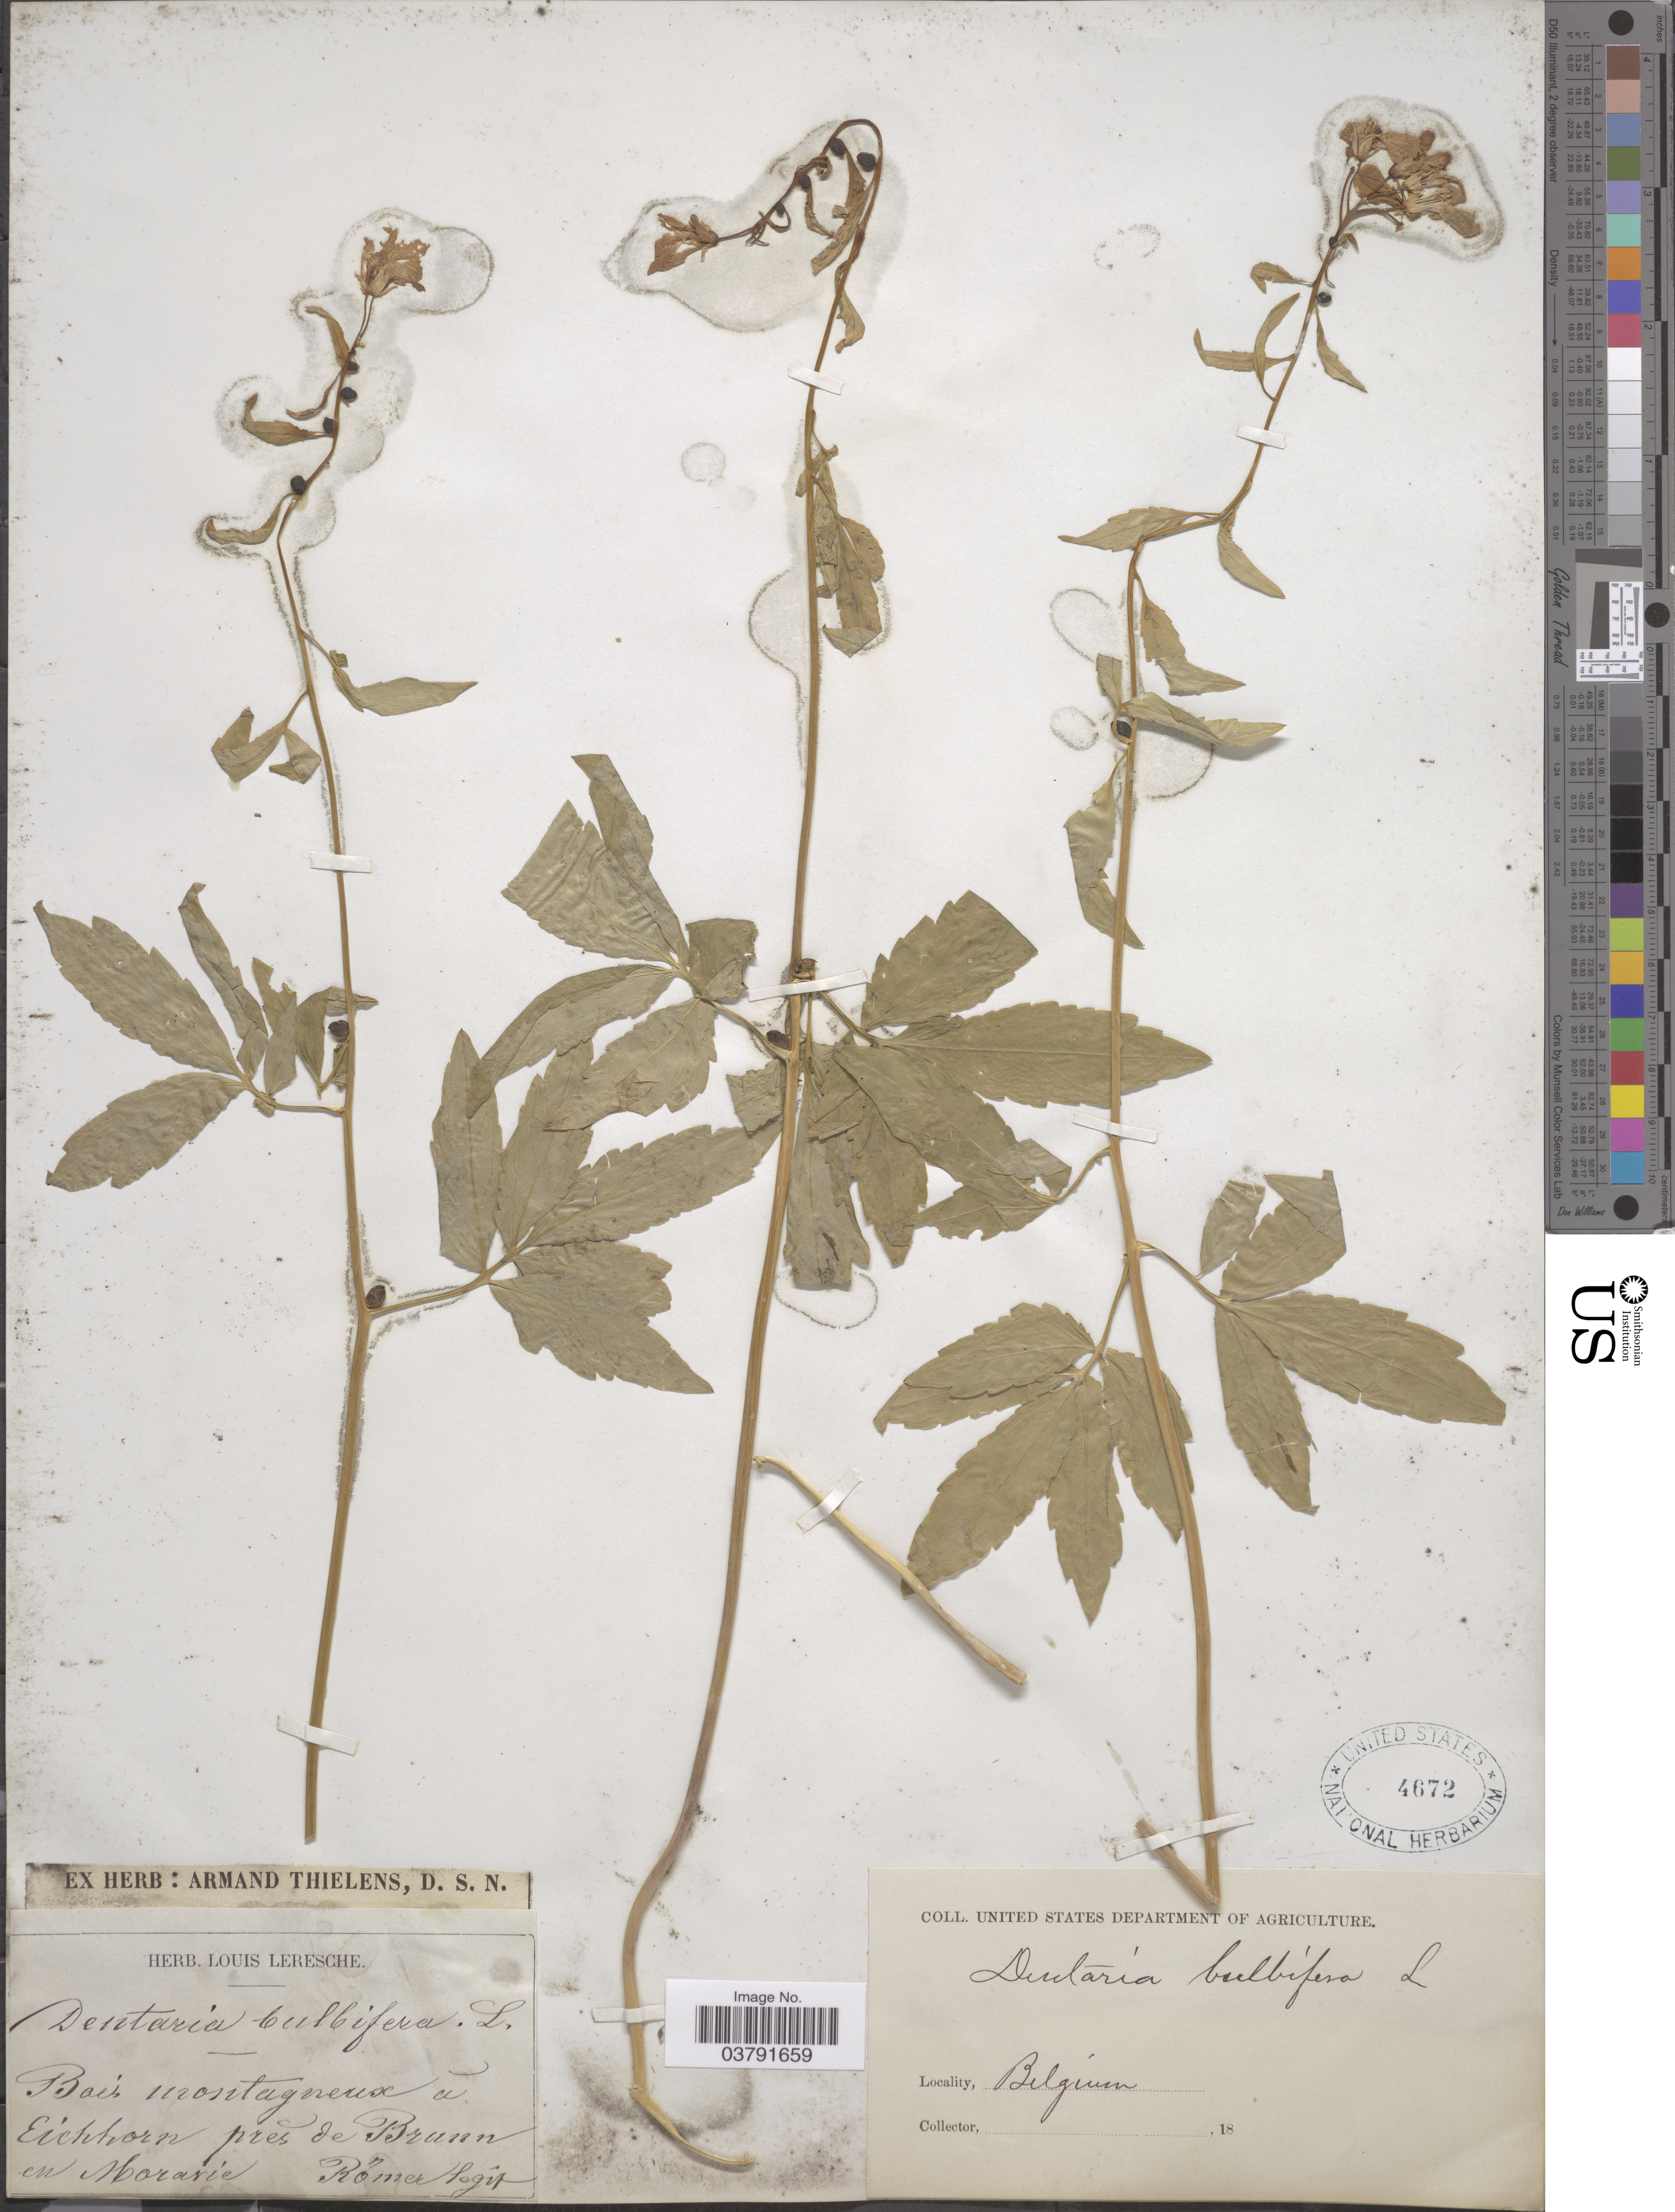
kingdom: Plantae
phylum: Tracheophyta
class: Magnoliopsida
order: Brassicales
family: Brassicaceae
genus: Dentaria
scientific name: Dentaria bulbifera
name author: L.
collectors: -. Romer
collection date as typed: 18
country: Belgium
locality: Bais montagneux a Eichhorn pres de Brunn en Norarie. [interpreted]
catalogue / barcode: US 4672